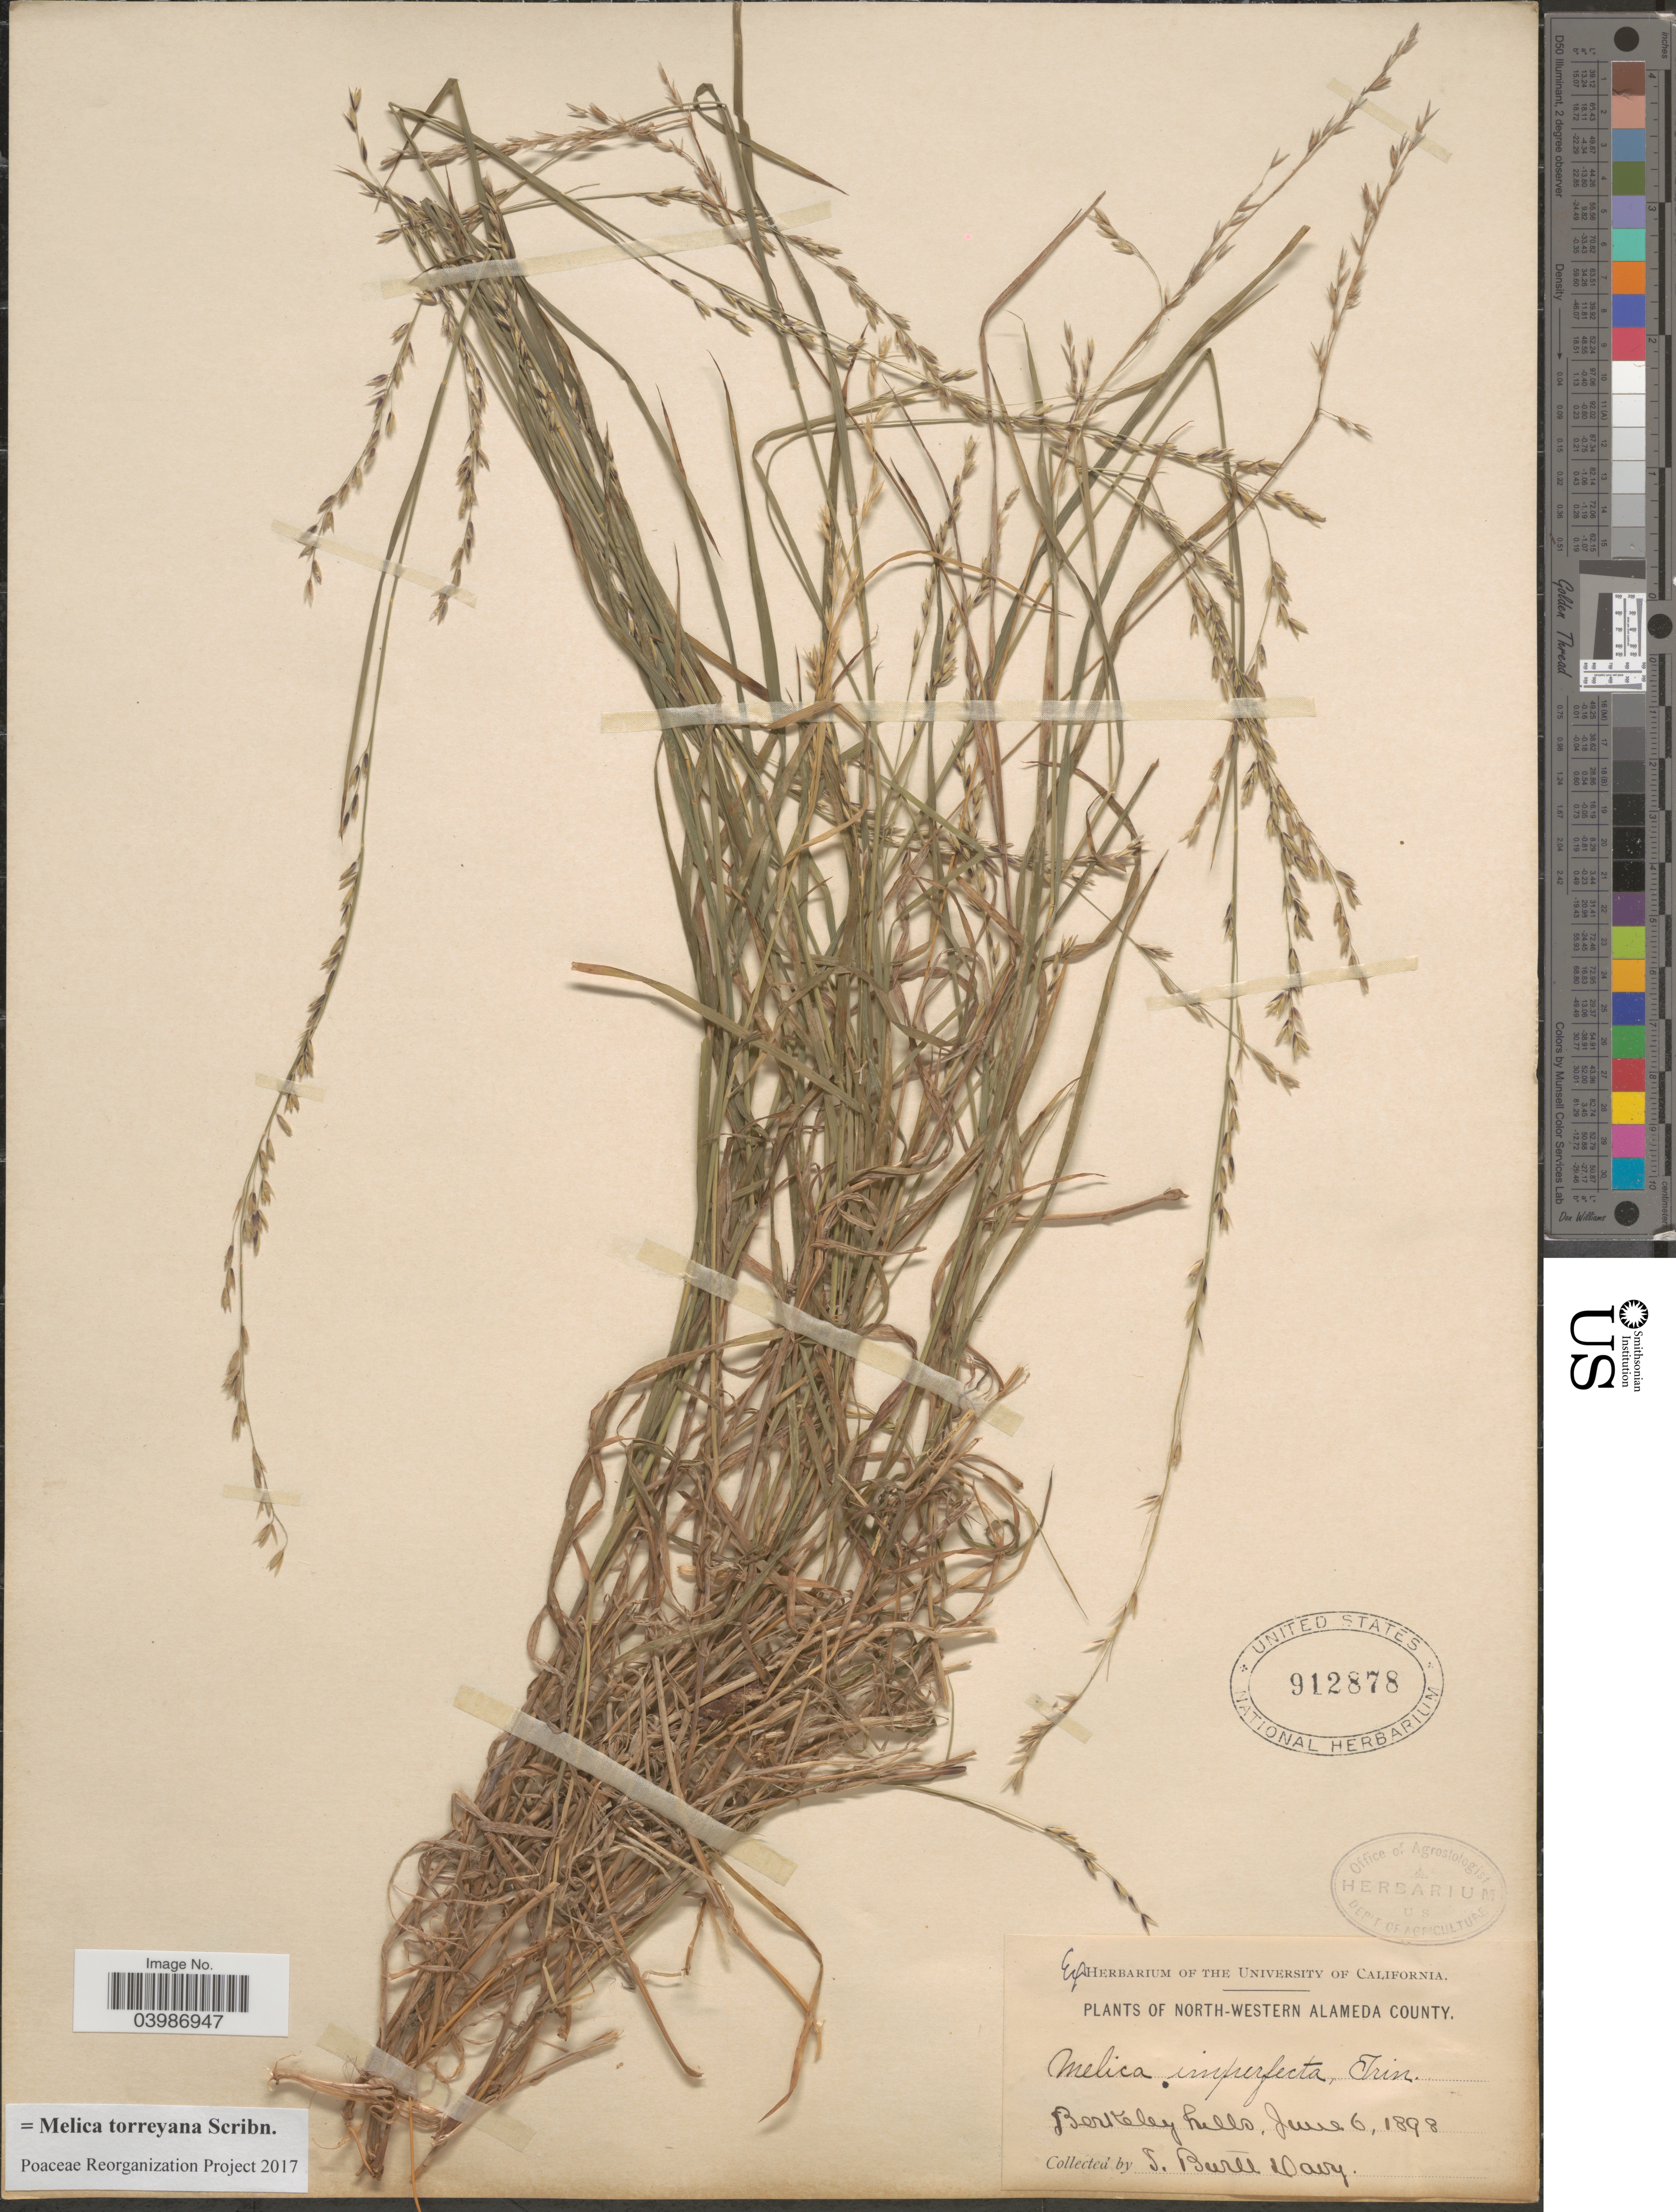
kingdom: Plantae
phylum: Tracheophyta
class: Liliopsida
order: Poales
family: Poaceae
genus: Melica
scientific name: Melica torreyana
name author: Scribn.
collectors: J. Burtt Davy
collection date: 1898-06-06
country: United States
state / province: California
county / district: Alameda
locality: North-Western Alameda County. Berkeley hills.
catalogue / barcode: US 912878